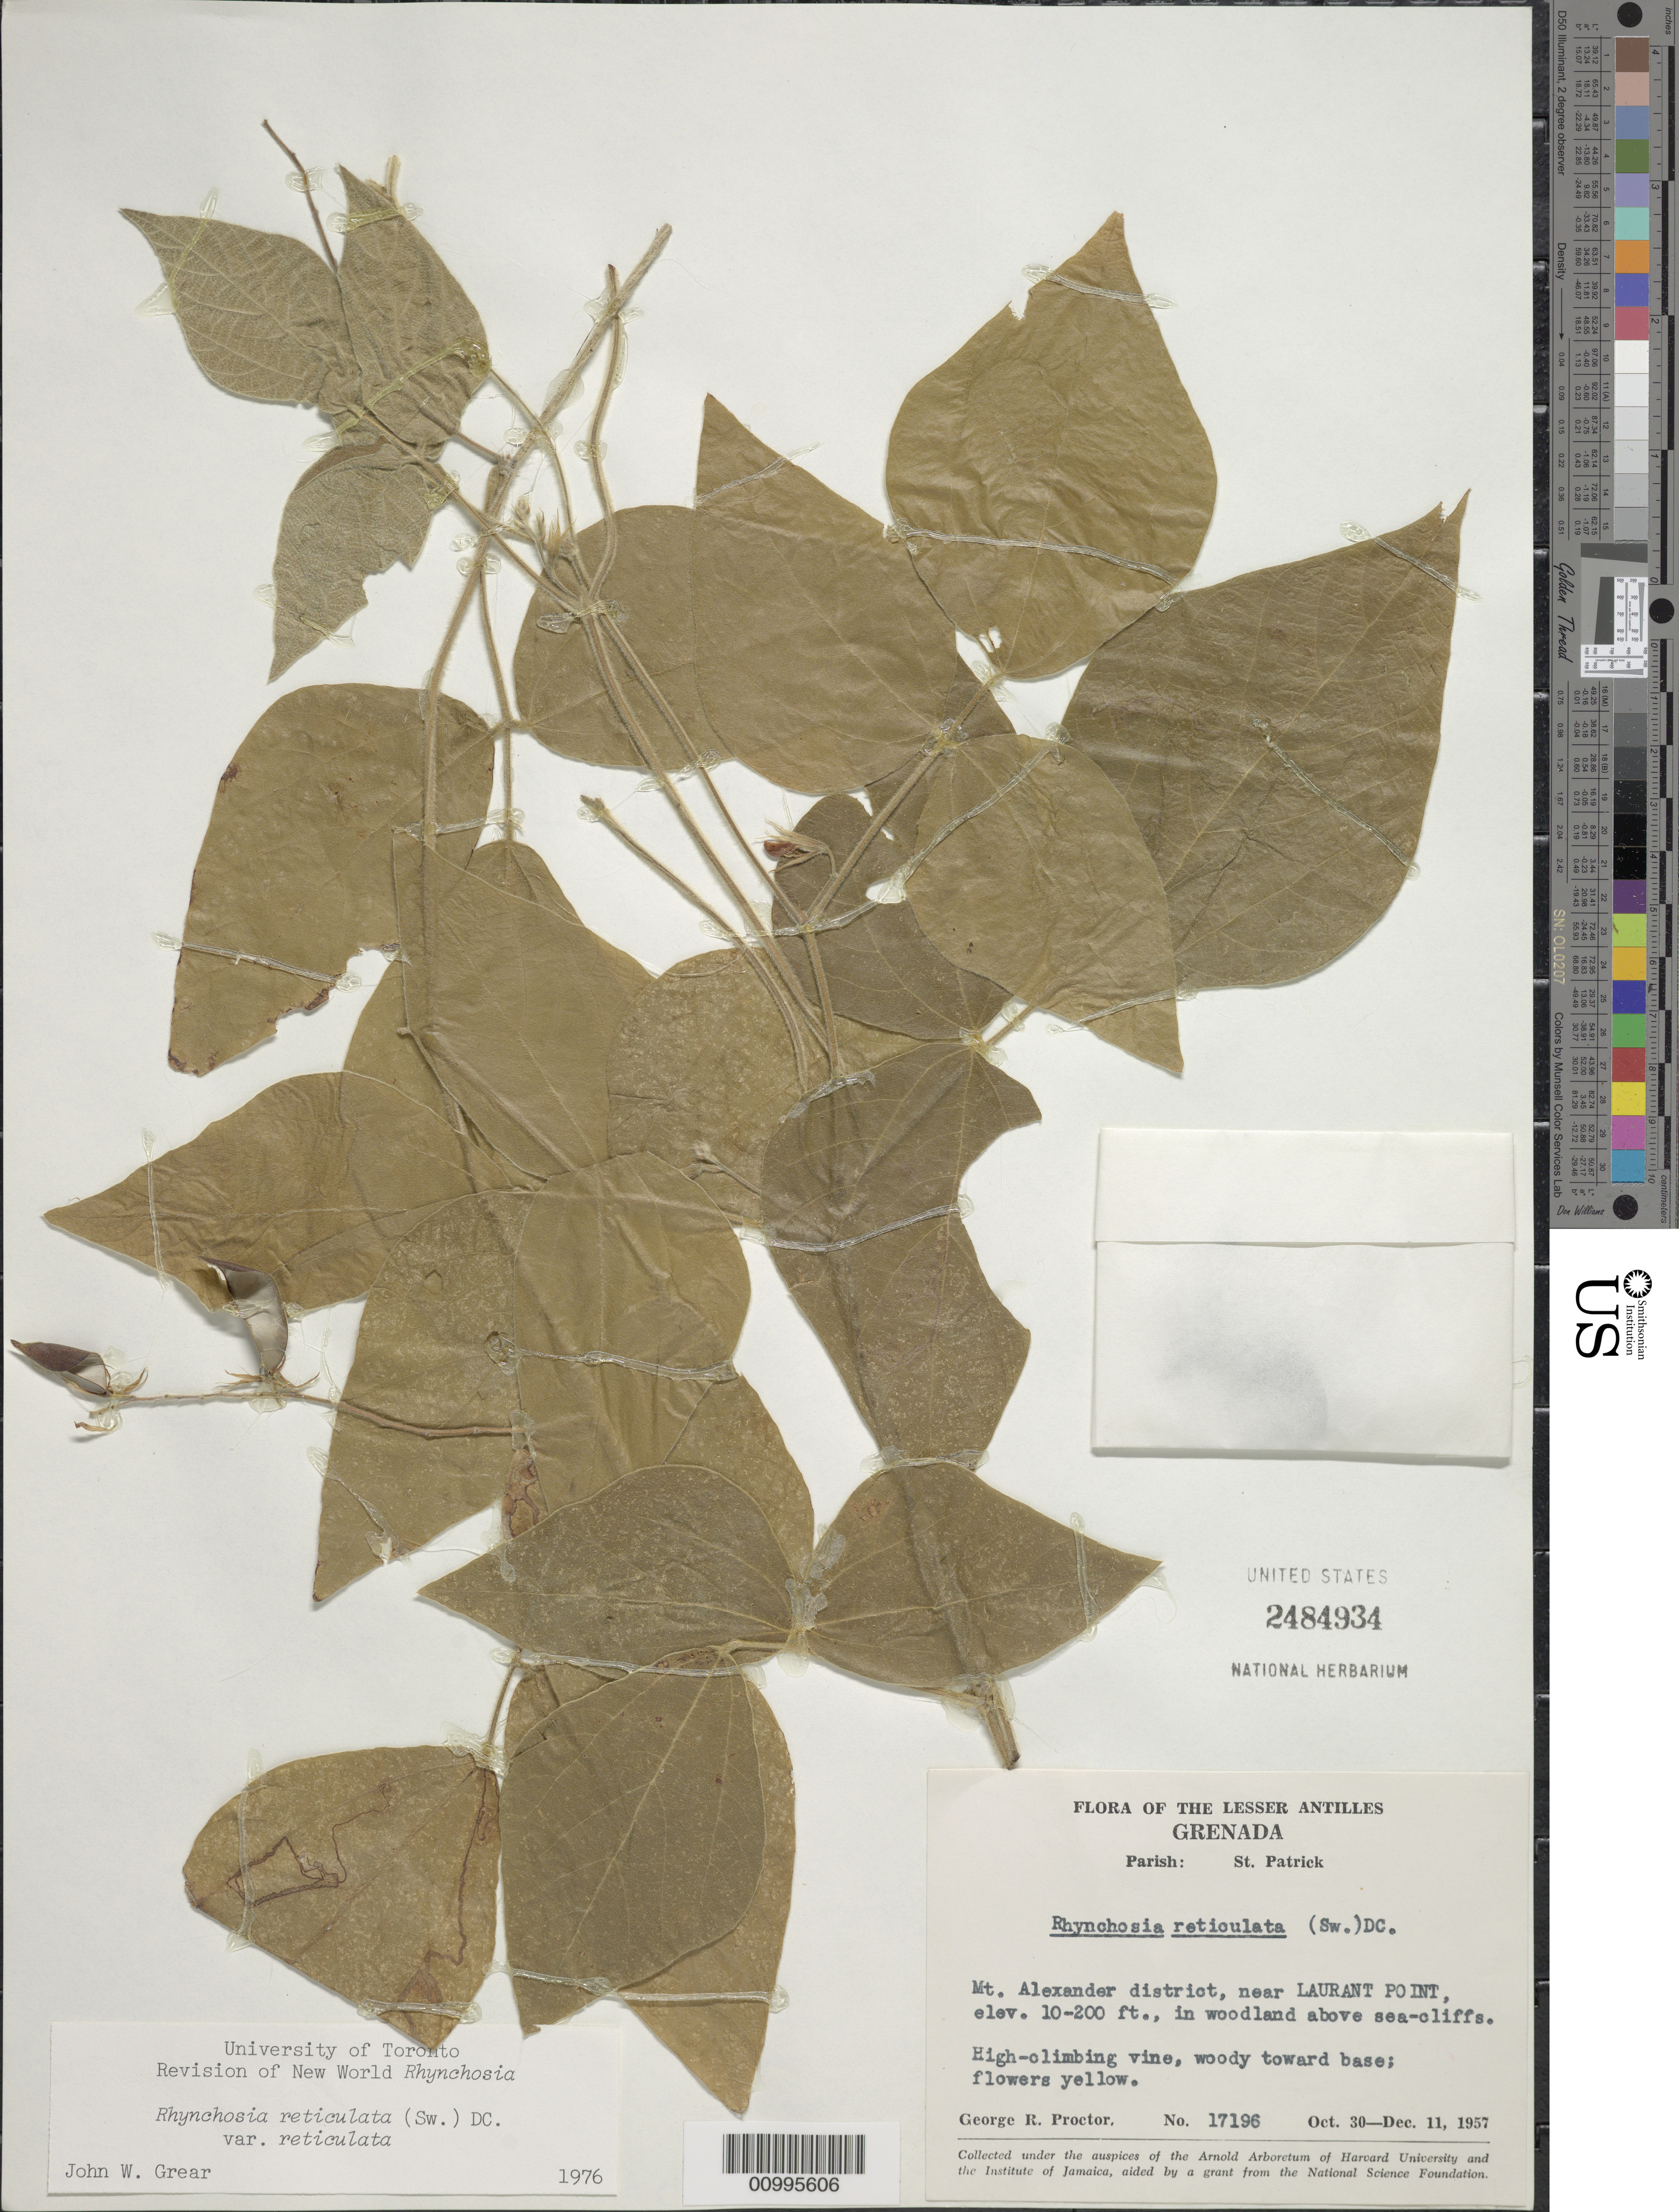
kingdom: Plantae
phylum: Tracheophyta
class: Magnoliopsida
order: Fabales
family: Fabaceae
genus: Rhynchosia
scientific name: Rhynchosia reticulata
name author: (Sw.) DC.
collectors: G. R. Proctor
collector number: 17196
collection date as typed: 30 Oct 1957 to 11 Dec 1957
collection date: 1957-10-30/1957-12-11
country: Grenada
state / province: Saint Patrick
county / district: Mt. Alexander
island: Grenada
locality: Lesser Antilles. Mt. Alexander district, near Laurant Point, in woodland above sea-cliffs.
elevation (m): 3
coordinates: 0 N, 0 E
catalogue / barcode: US 2484934